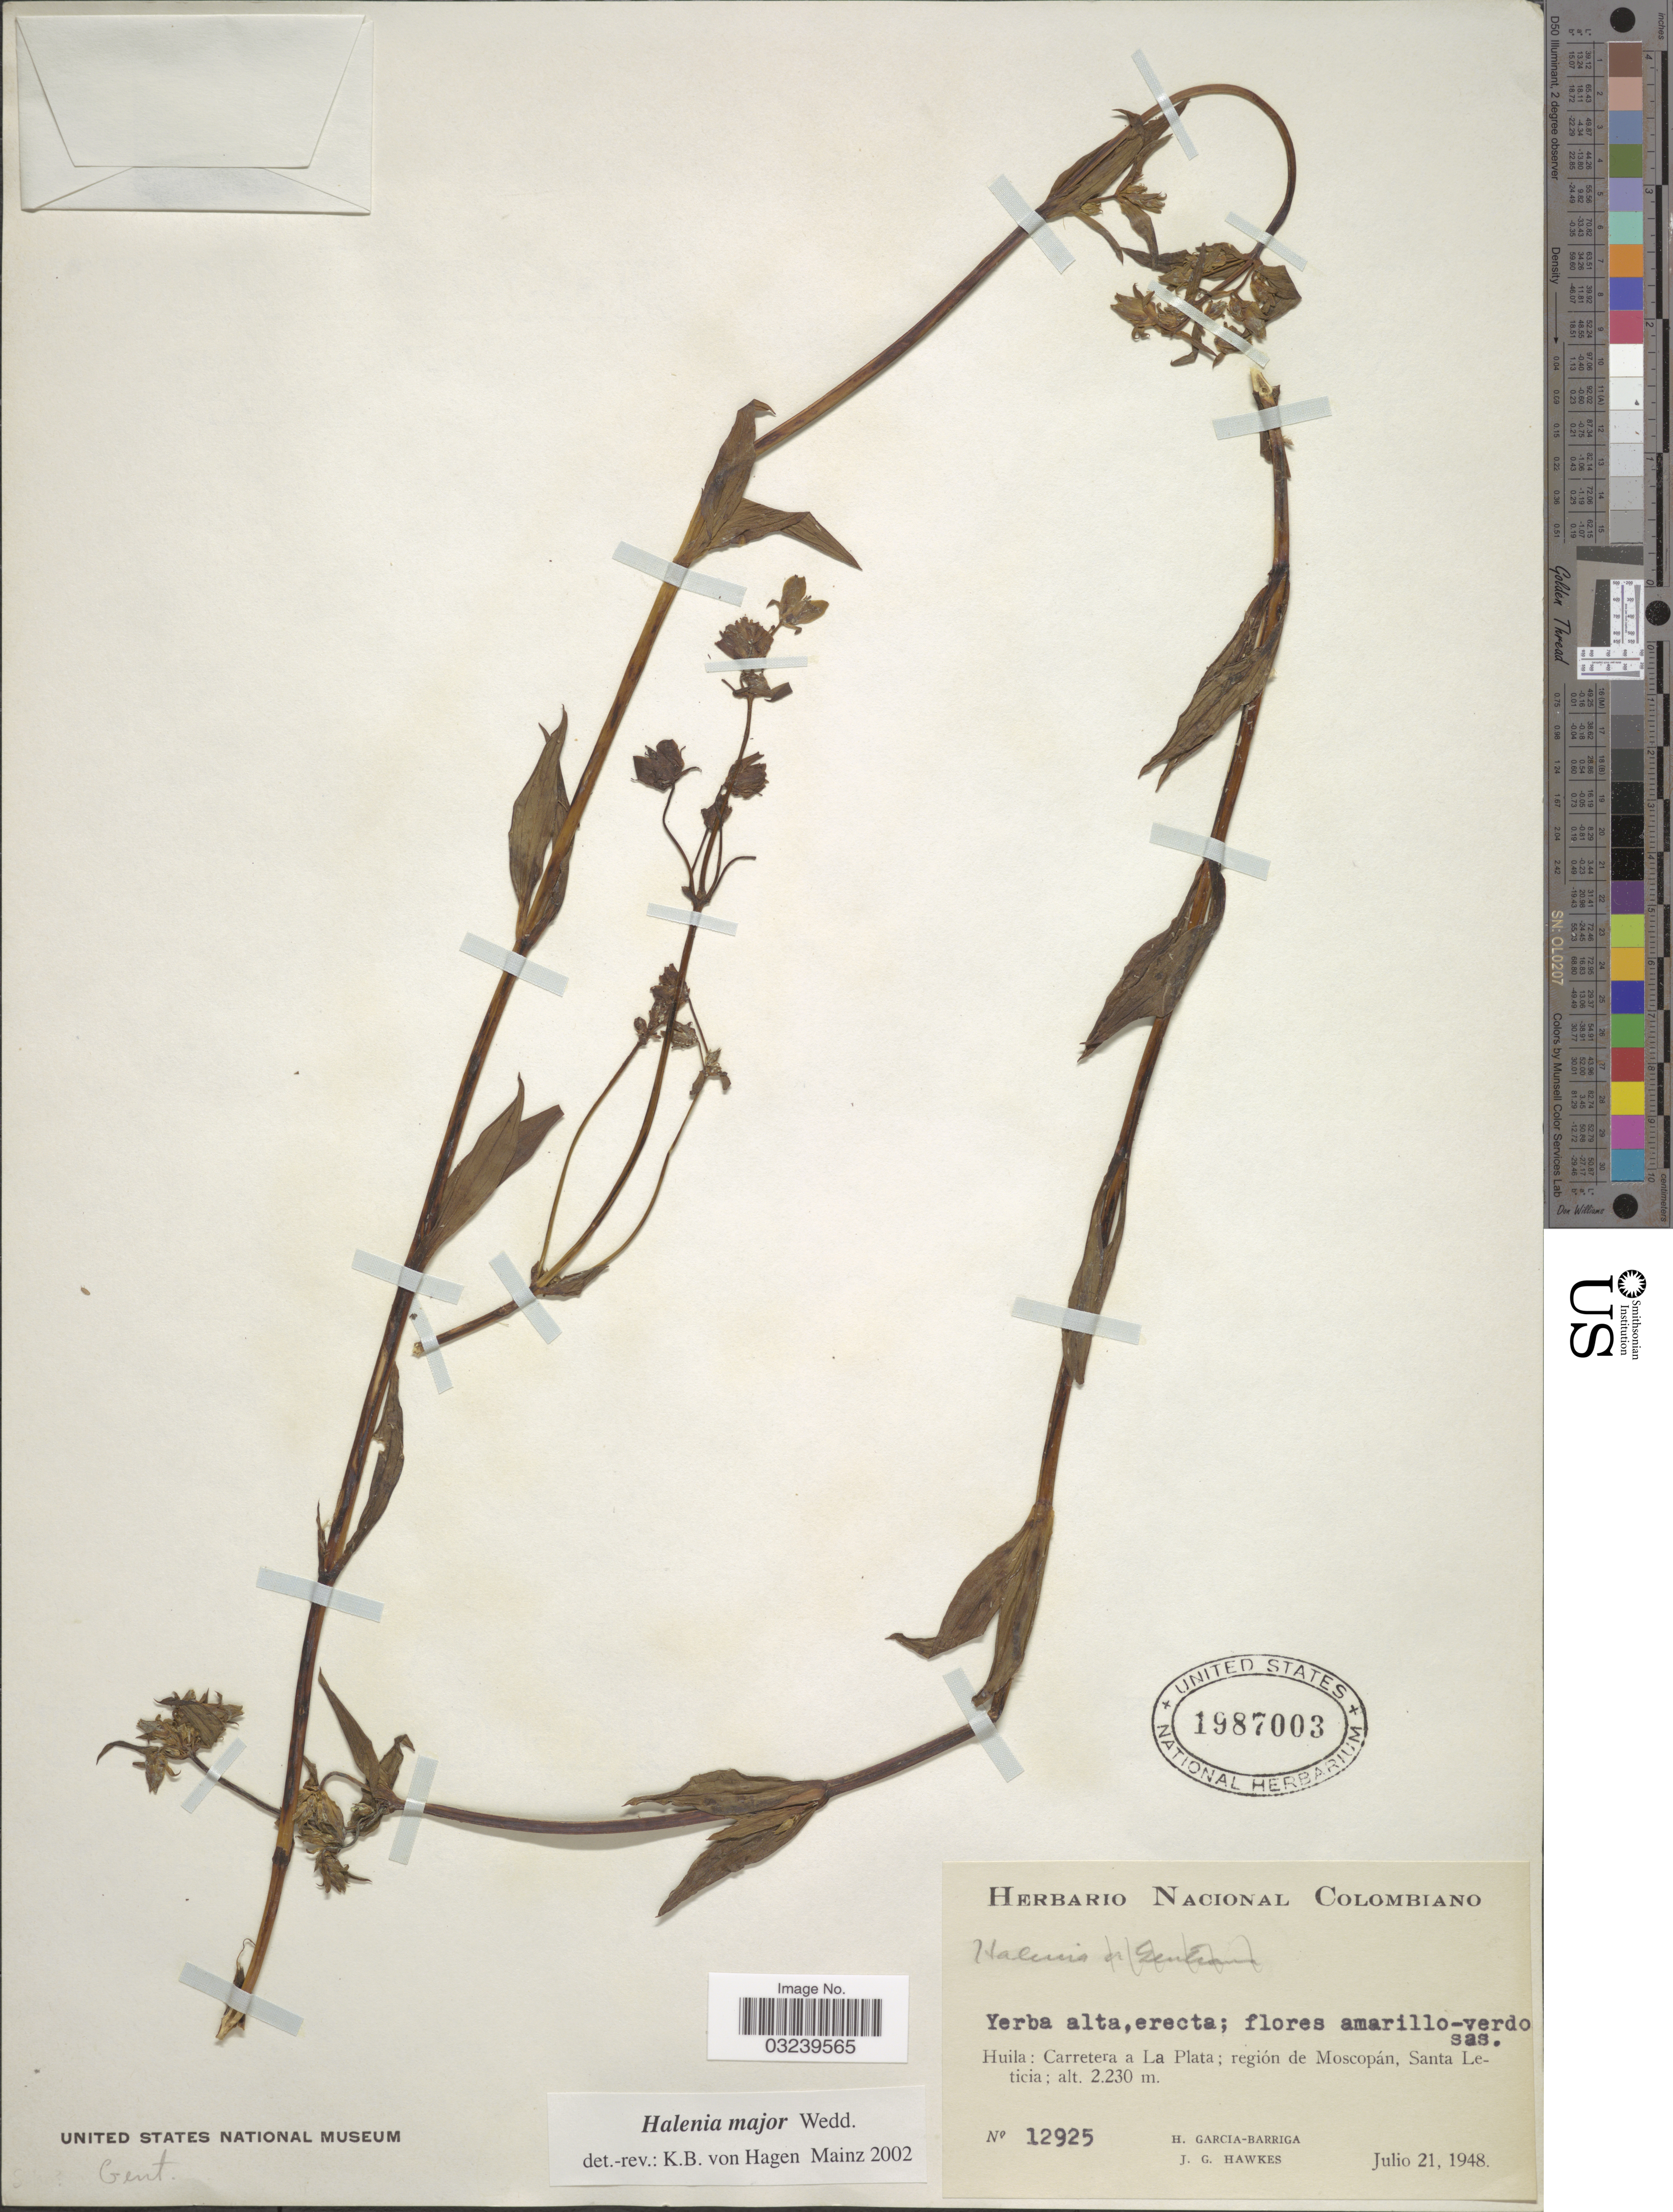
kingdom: Plantae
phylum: Tracheophyta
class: Magnoliopsida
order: Gentianales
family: Gentianaceae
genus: Halenia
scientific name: Halenia major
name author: Wedd.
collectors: H. García Barriga & J. Hawkes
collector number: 12925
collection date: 1948-07-21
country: Colombia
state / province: Huila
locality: Huila: Carretera a La Plata; región de Moscopán, Santa Leticia.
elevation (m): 2230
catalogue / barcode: US 1987003